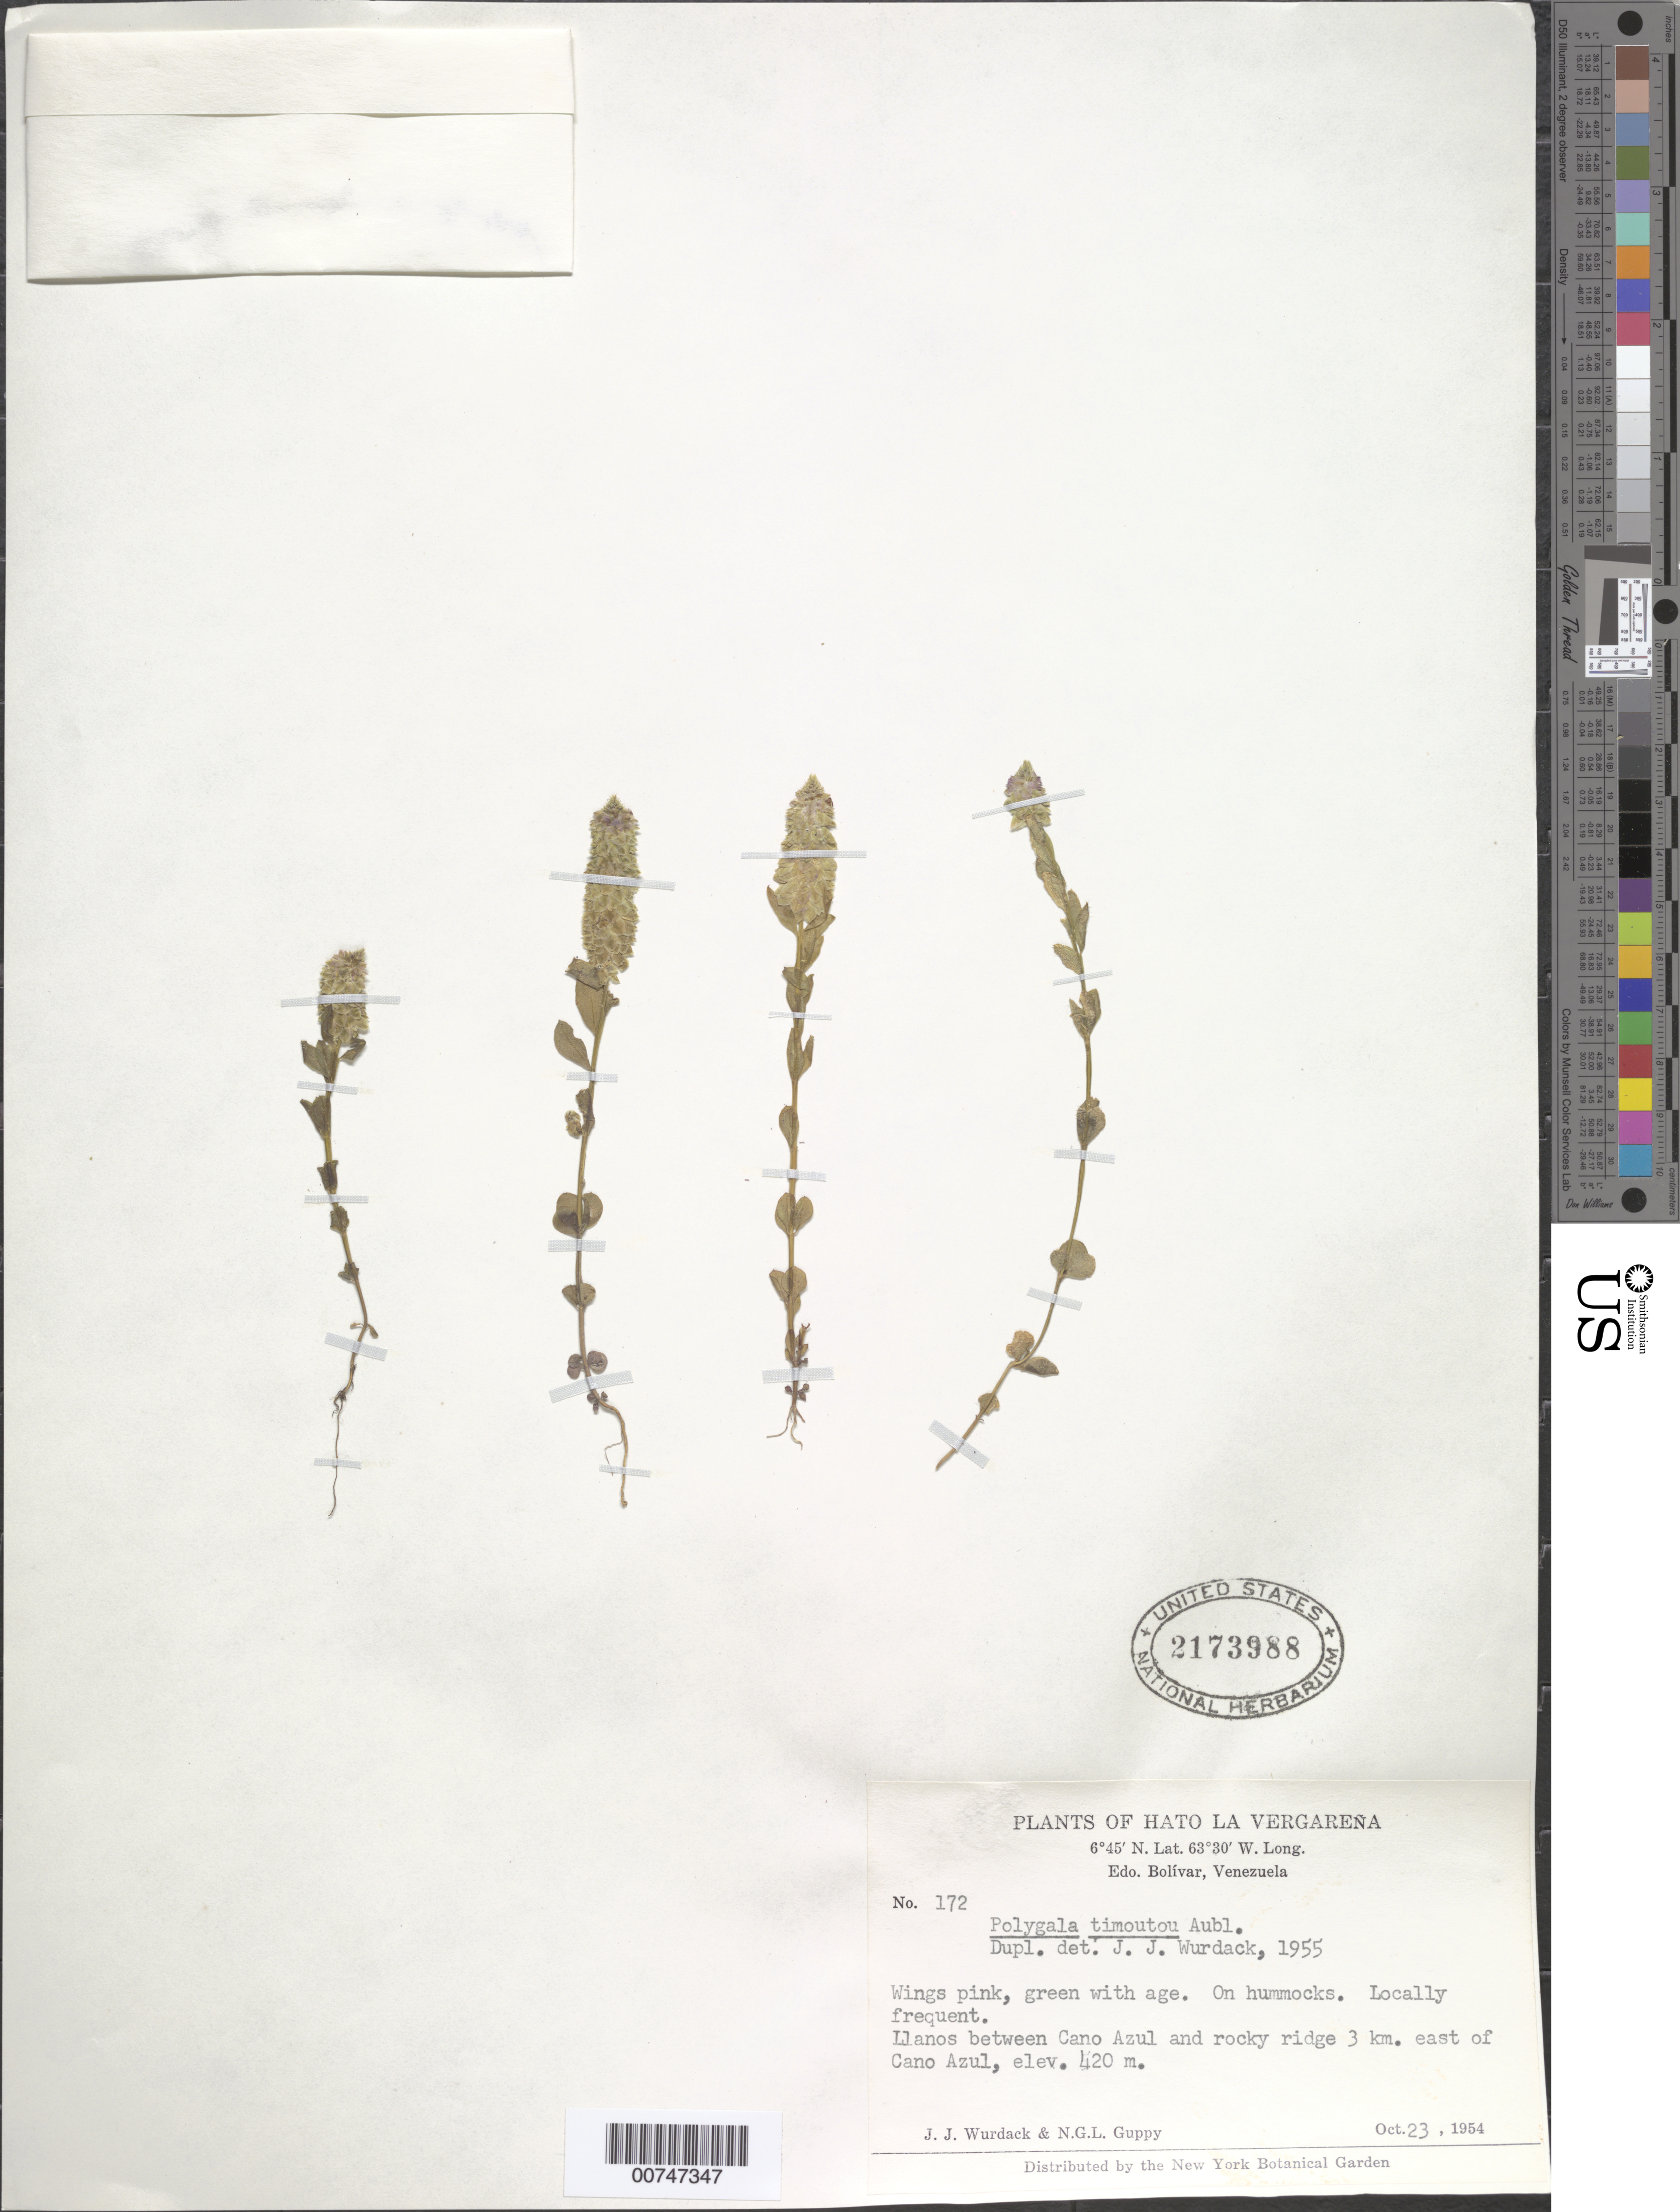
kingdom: Plantae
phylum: Tracheophyta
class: Magnoliopsida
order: Fabales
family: Polygalaceae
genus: Polygala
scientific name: Polygala timoutou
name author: Aubl.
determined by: Wurdack, John J., (US), US (UNITED STATES)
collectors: J. J. Wurdack & N. Guppy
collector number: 172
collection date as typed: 23-Oct-54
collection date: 1954-10-23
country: Venezuela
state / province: Bolívar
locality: Caño Azul, to rocky ridge 3 km E of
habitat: Llanos, on hummocks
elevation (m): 420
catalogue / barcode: US 2173988